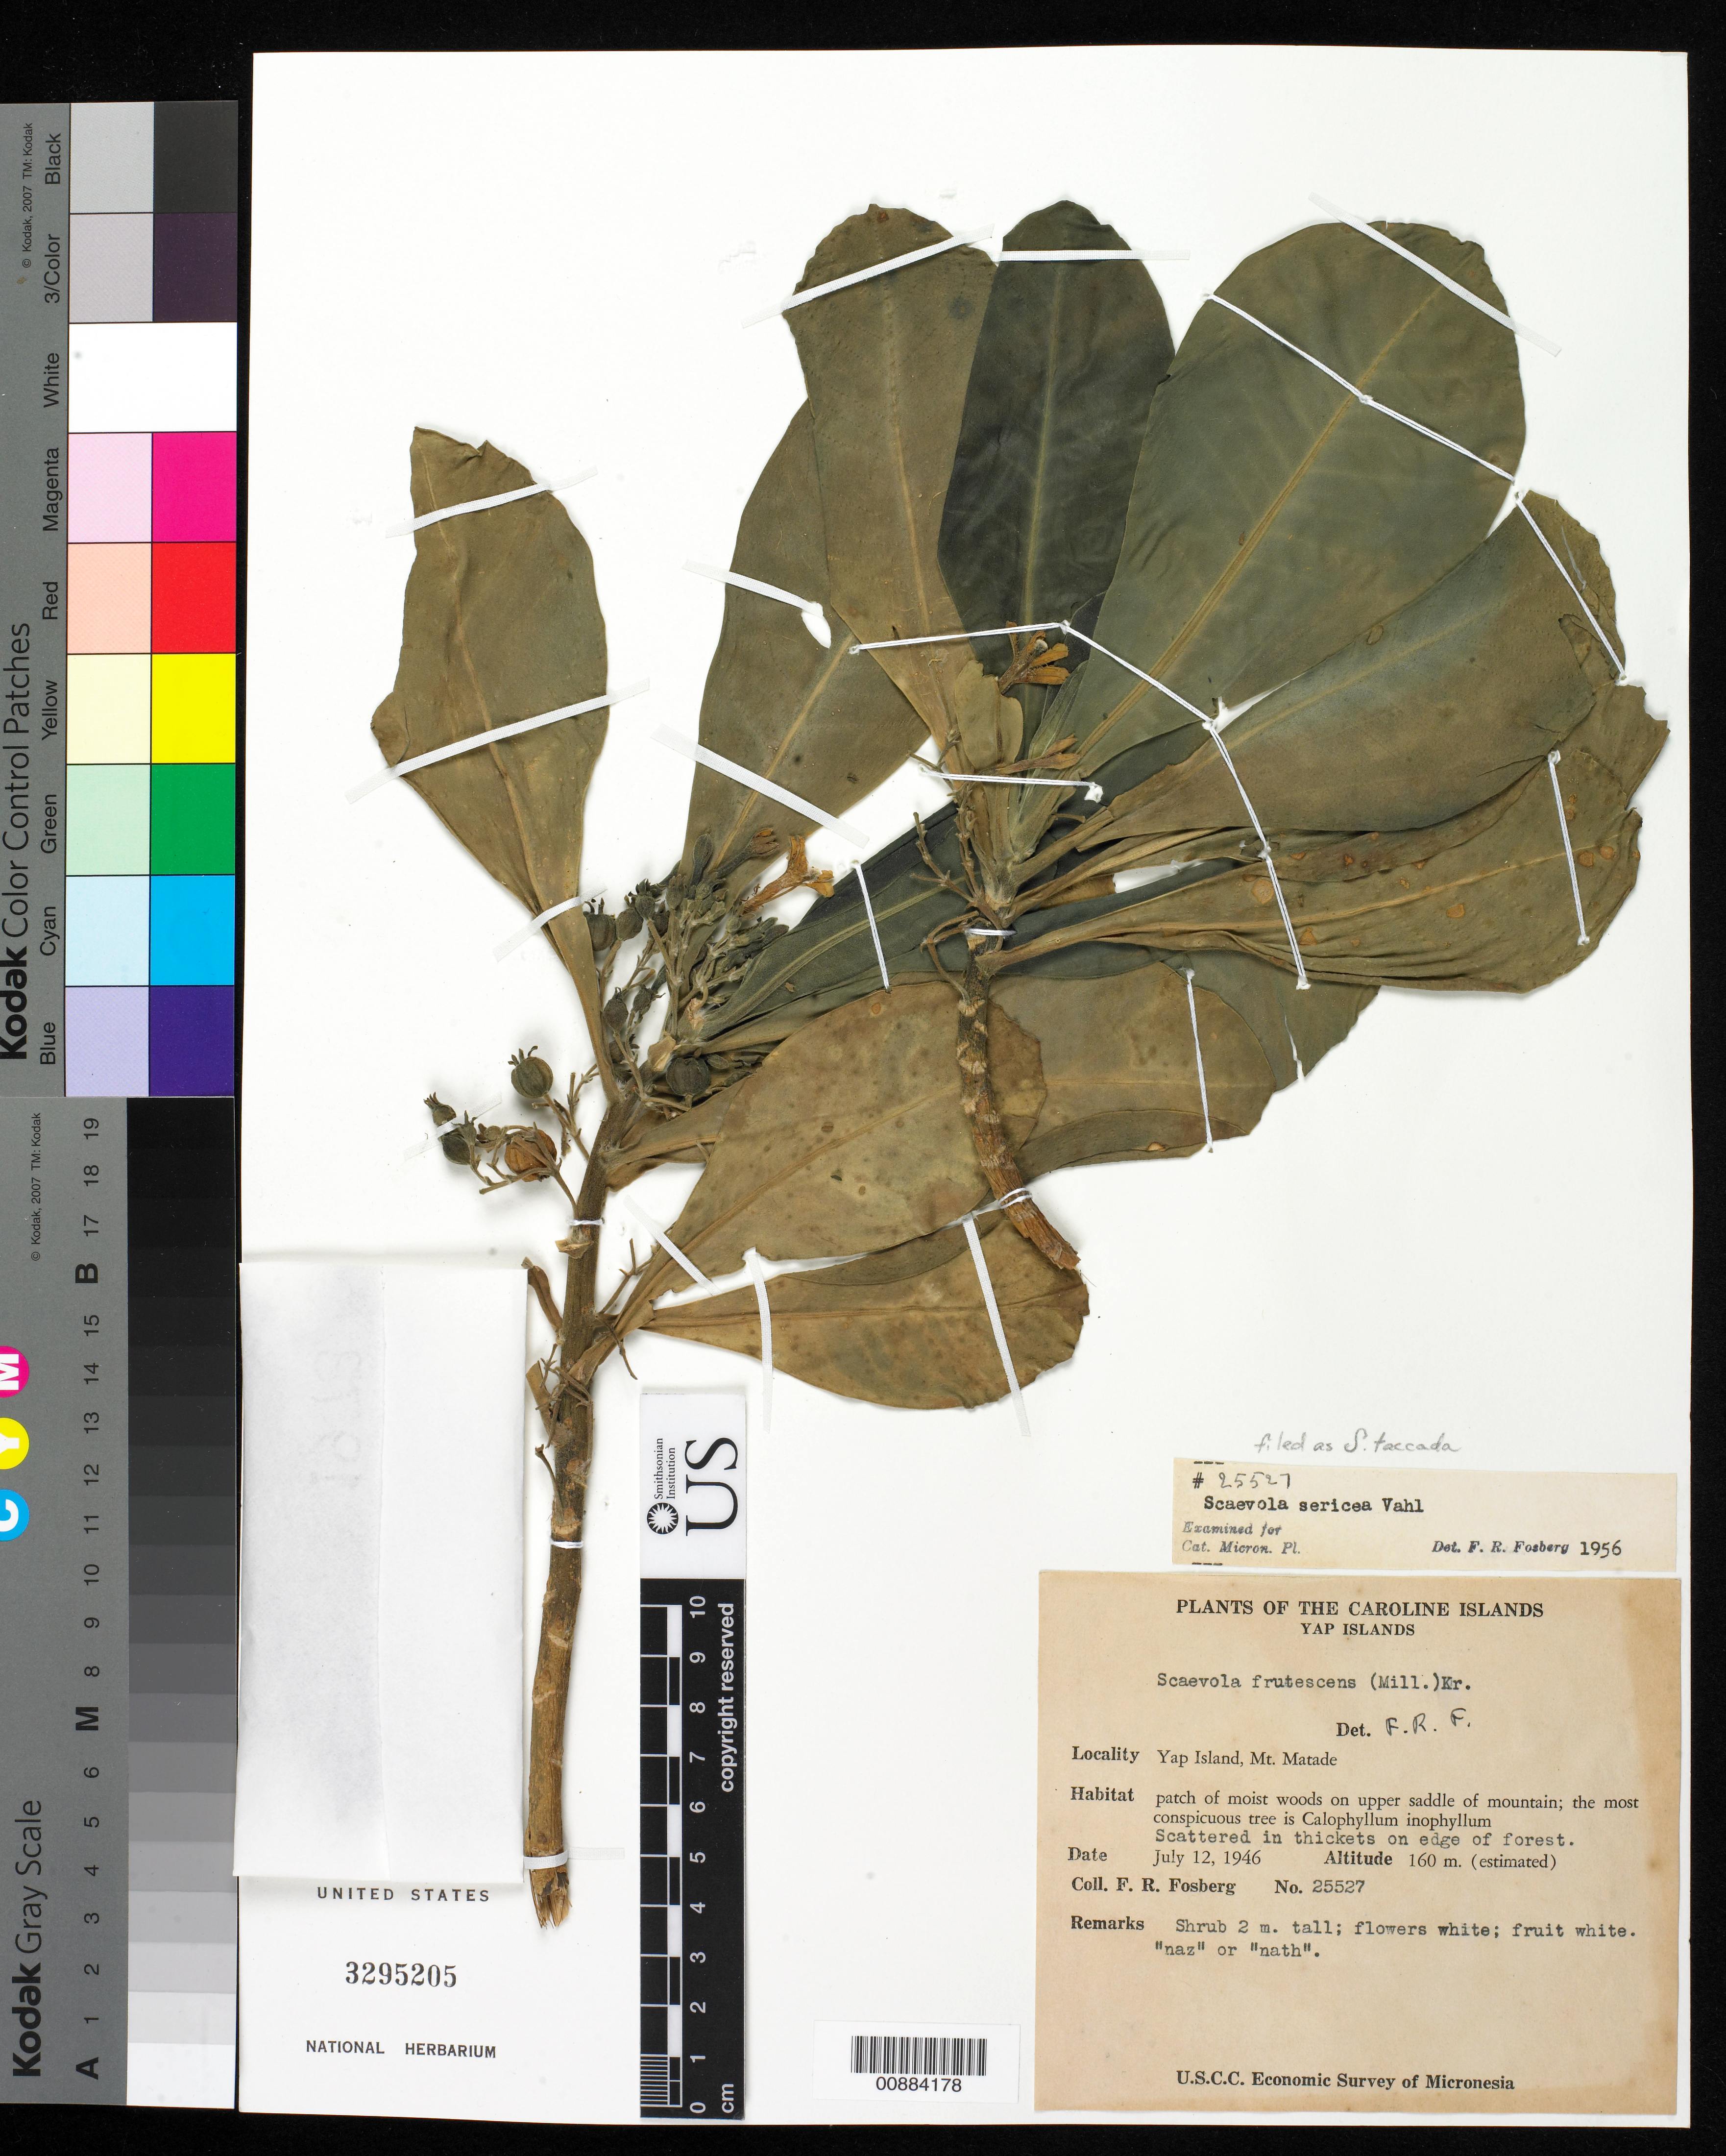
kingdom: Plantae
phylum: Tracheophyta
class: Magnoliopsida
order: Asterales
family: Goodeniaceae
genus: Scaevola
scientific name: Scaevola taccada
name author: (Gaertn.) Roxb.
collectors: F. R. Fosberg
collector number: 25527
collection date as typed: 12 Jul 1946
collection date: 1946-07-12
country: Micronesia, Federated States of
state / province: Yap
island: Yap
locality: Mt. Matade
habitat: moist woods on upper saddle of mountain, scattered in thickets on edge of forest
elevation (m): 160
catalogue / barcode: US 3295205